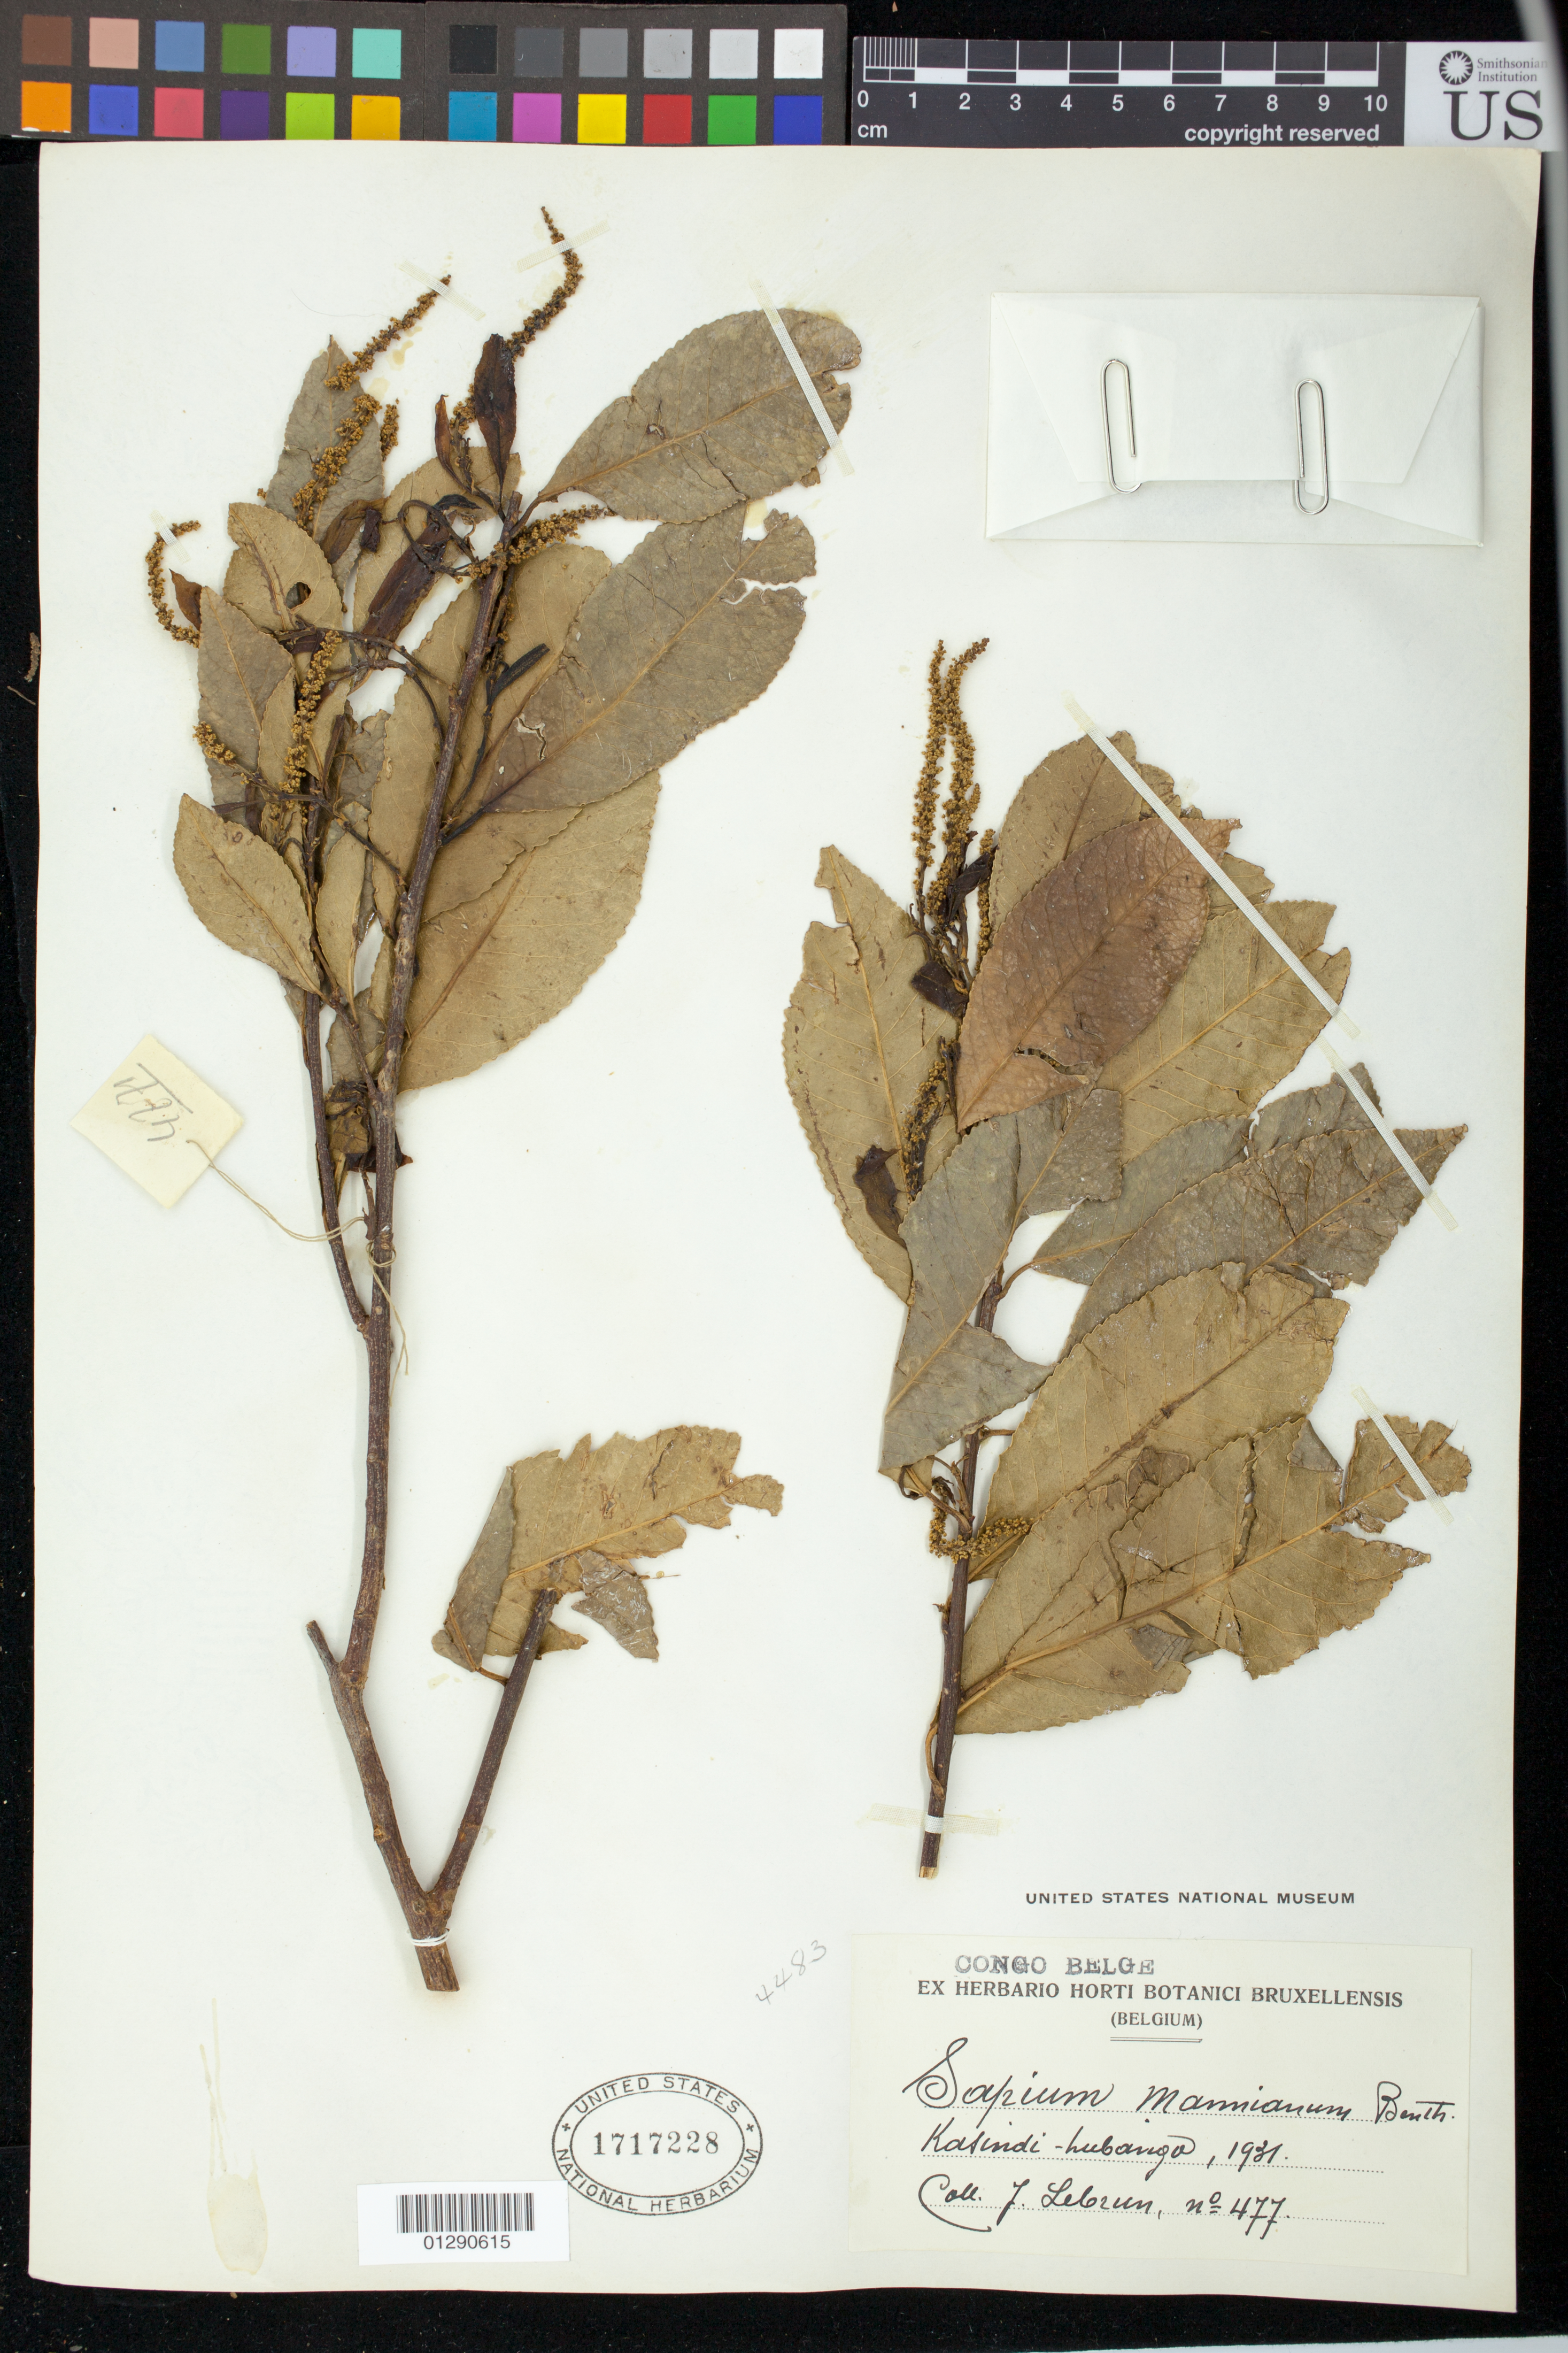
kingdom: Plantae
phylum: Tracheophyta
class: Magnoliopsida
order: Malpighiales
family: Euphorbiaceae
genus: Sapium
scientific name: Sapium mannianum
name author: Hiern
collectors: J. A. Lebrun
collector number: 477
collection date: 1931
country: Congo, Democratic Republic of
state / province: Nord-Kivu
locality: Kasindi Lubanga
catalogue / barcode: US 1717228